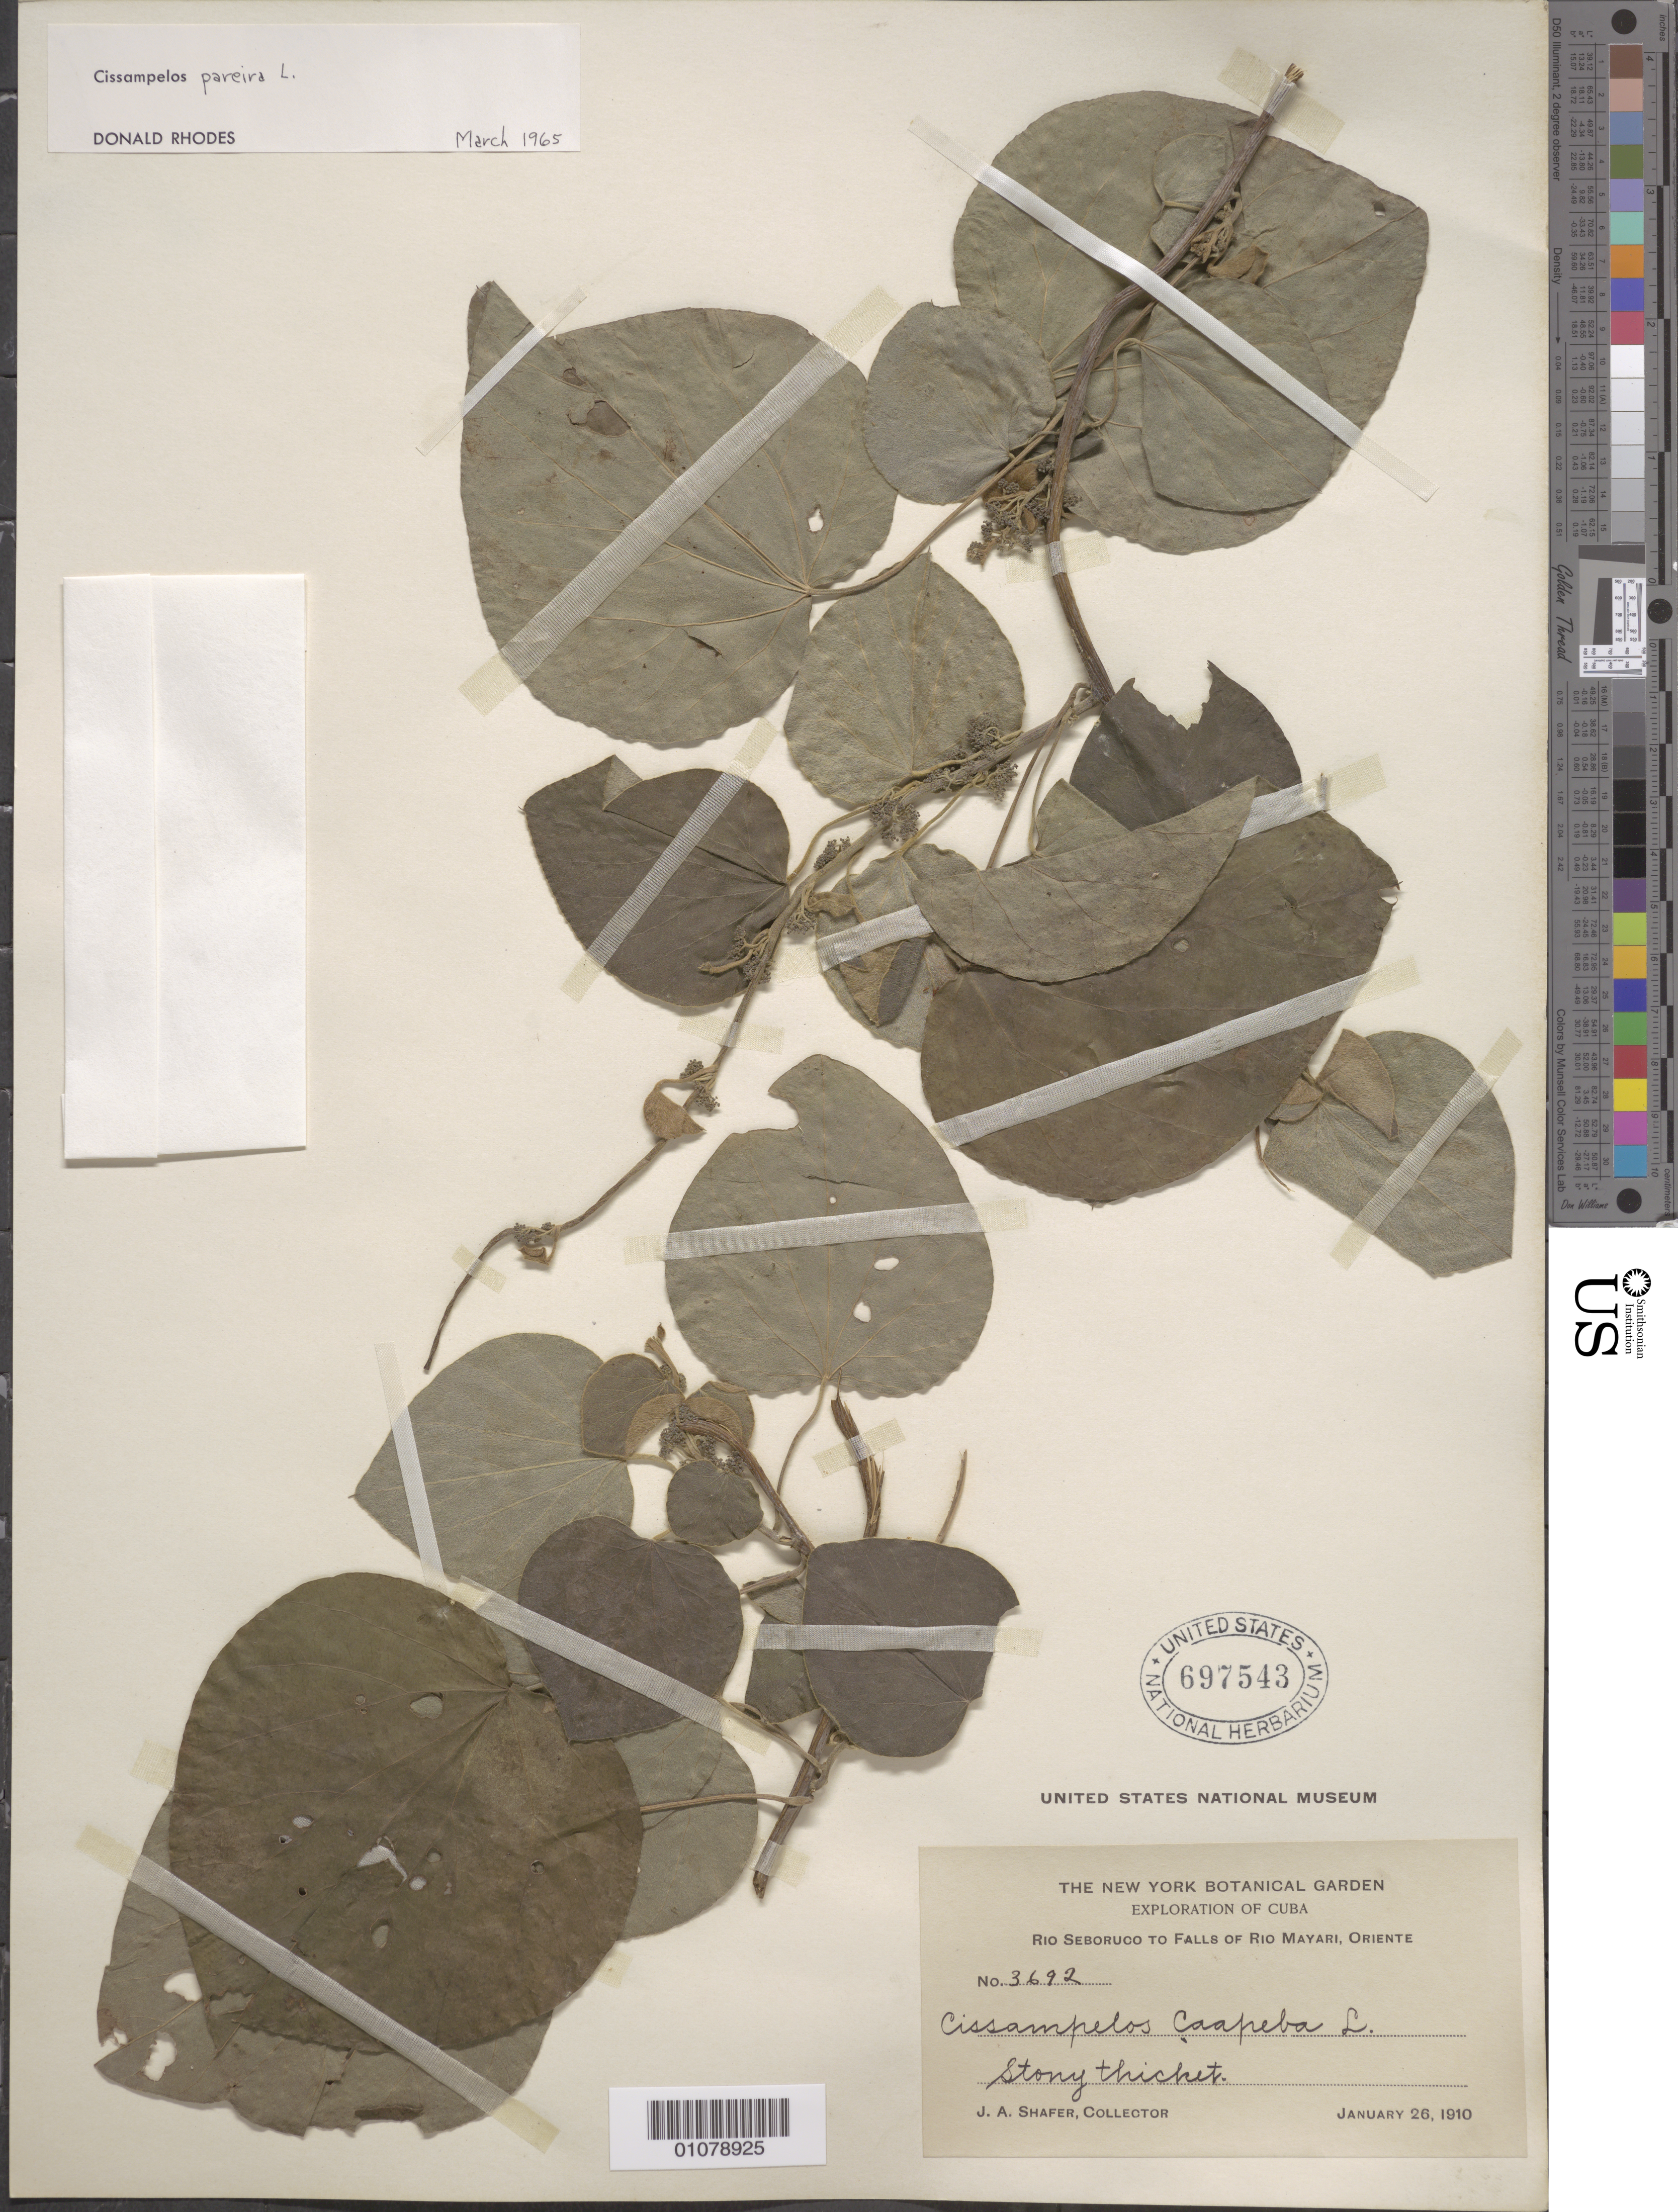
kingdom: Plantae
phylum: Tracheophyta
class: Magnoliopsida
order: Ranunculales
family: Menispermaceae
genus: Cissampelos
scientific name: Cissampelos pareira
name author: L.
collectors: J. A. Shafer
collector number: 3692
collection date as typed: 26 Jan 1910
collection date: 1910-01-26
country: Cuba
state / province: Santiago de Cuba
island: Cuba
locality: Oriente, Rio Seboruco to falls of Rio Mayari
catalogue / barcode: US 697543